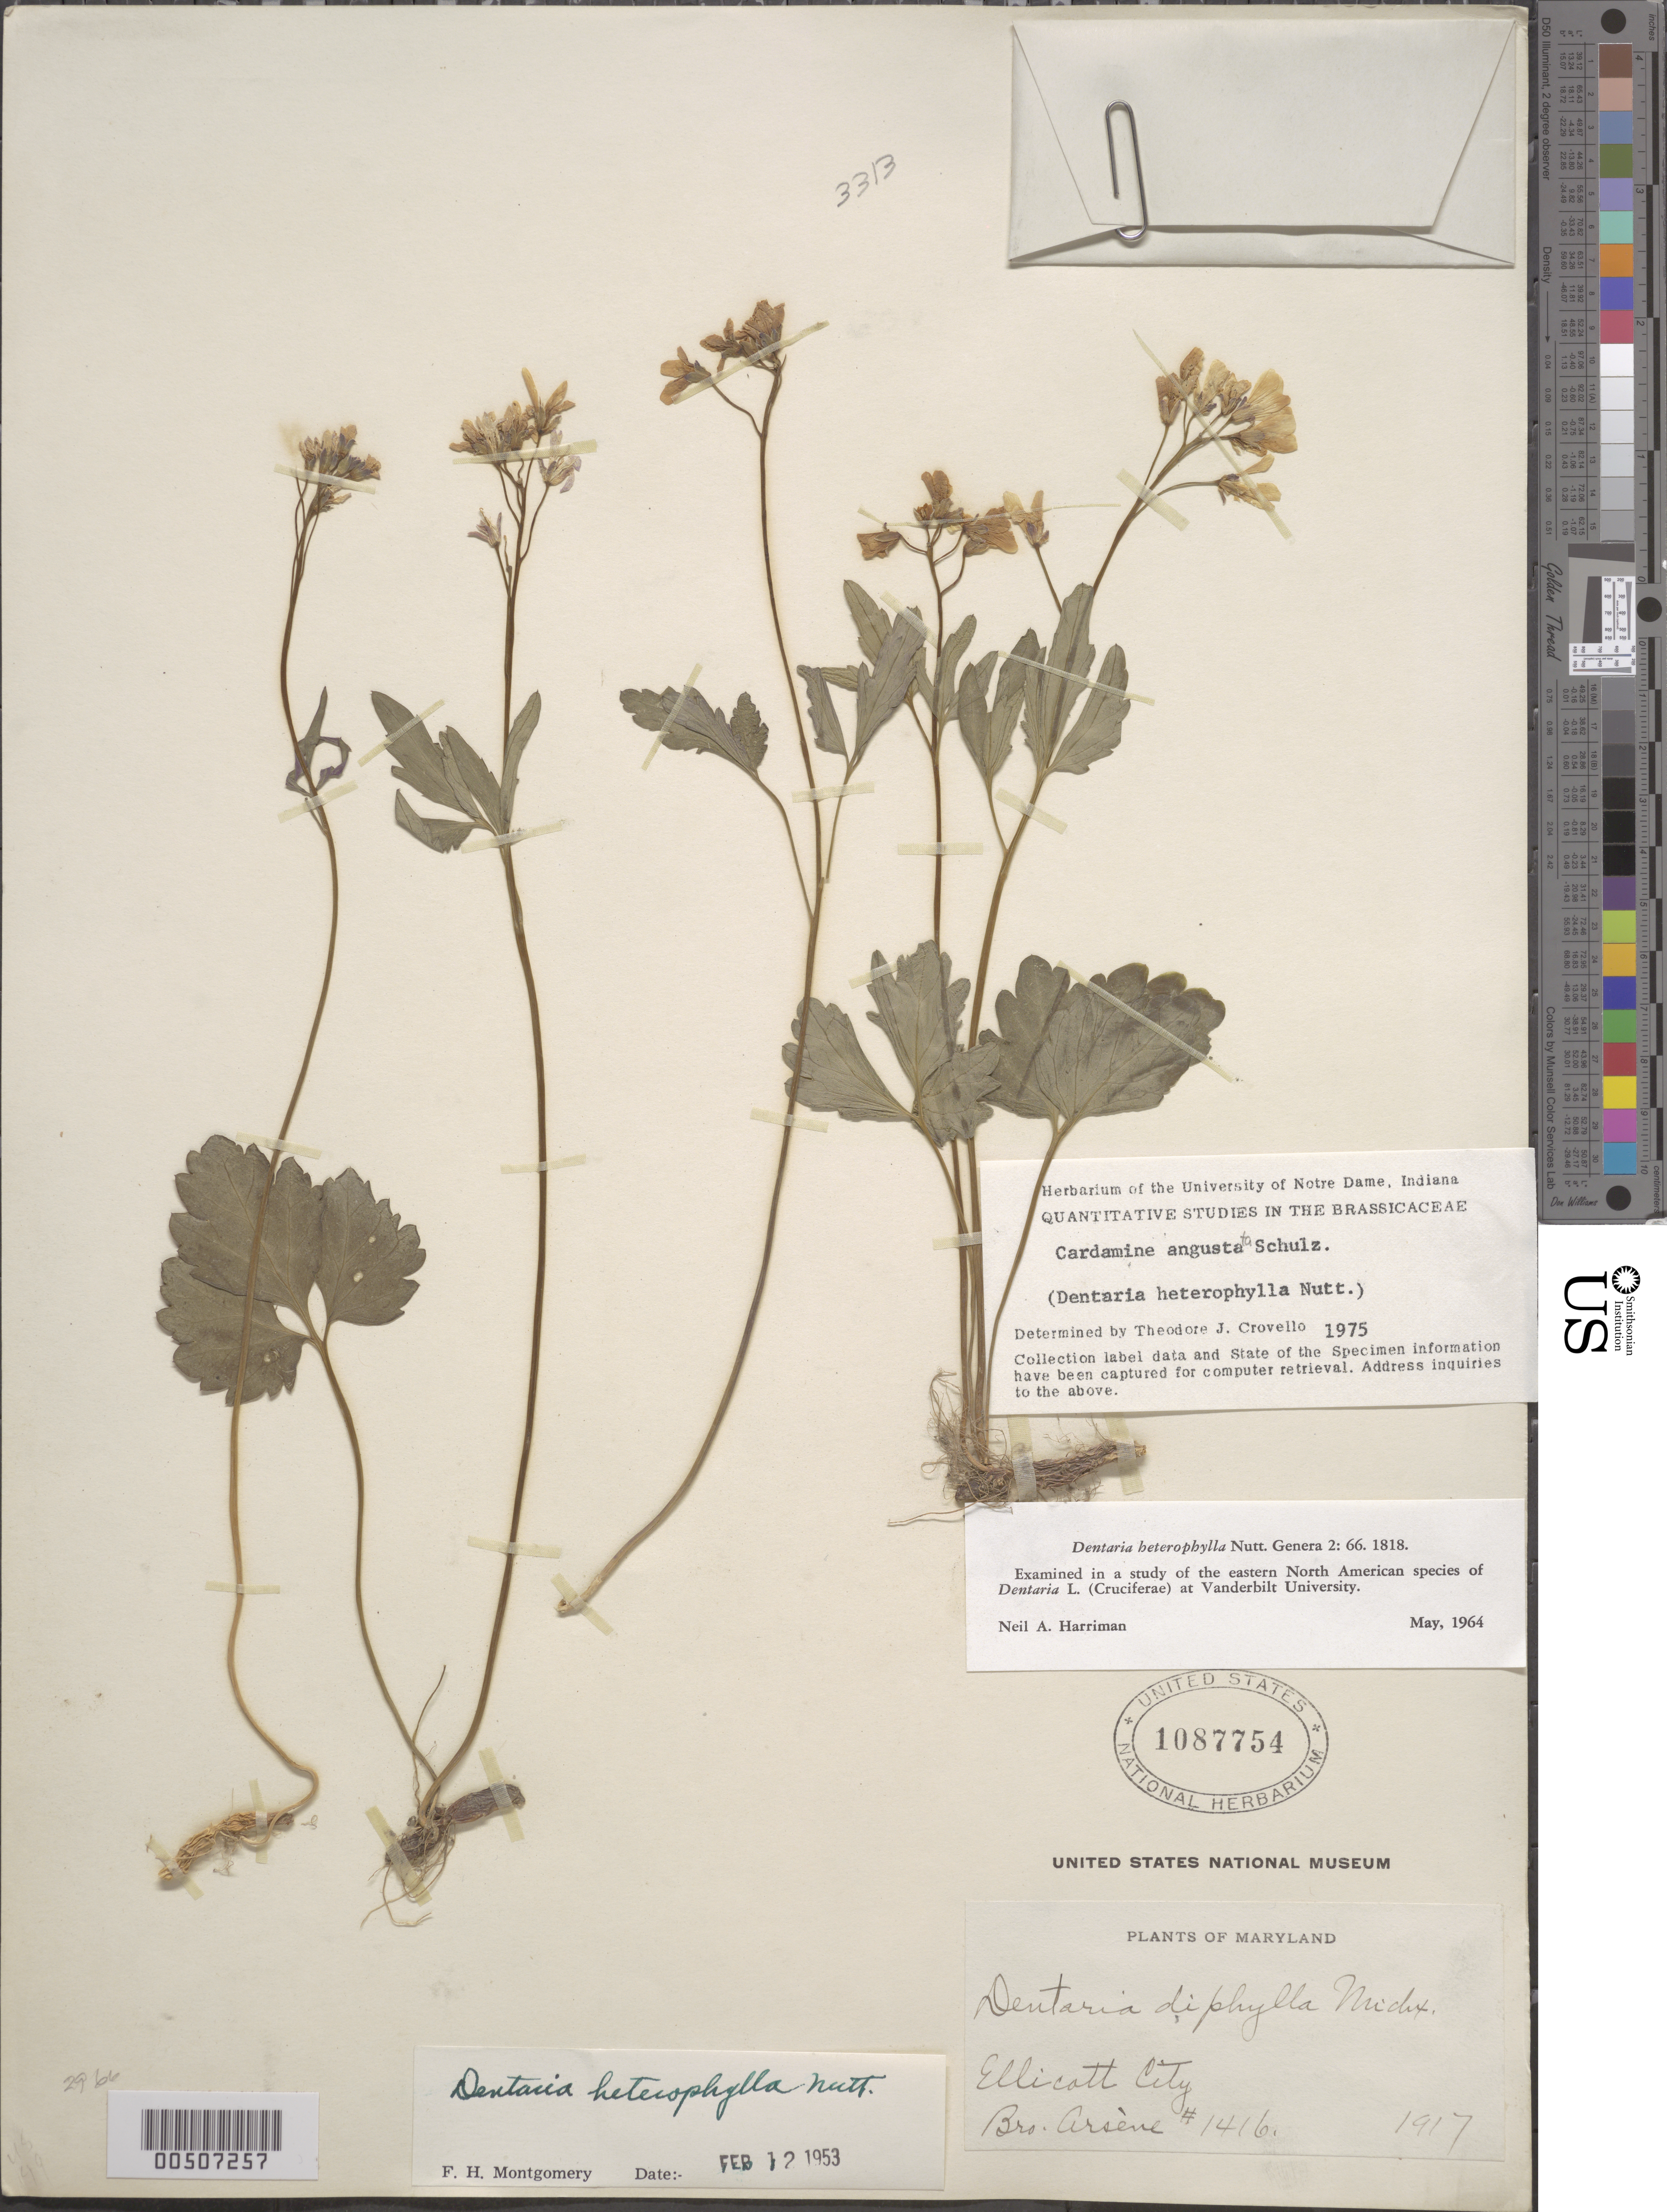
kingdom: Plantae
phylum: Tracheophyta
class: Magnoliopsida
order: Brassicales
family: Brassicaceae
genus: Cardamine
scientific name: Cardamine angustata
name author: O.E. Schulz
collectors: Bro. G. Arsène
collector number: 1416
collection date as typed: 1917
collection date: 1917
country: United States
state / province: Maryland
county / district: Howard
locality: Ellicott City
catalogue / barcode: US 1087754